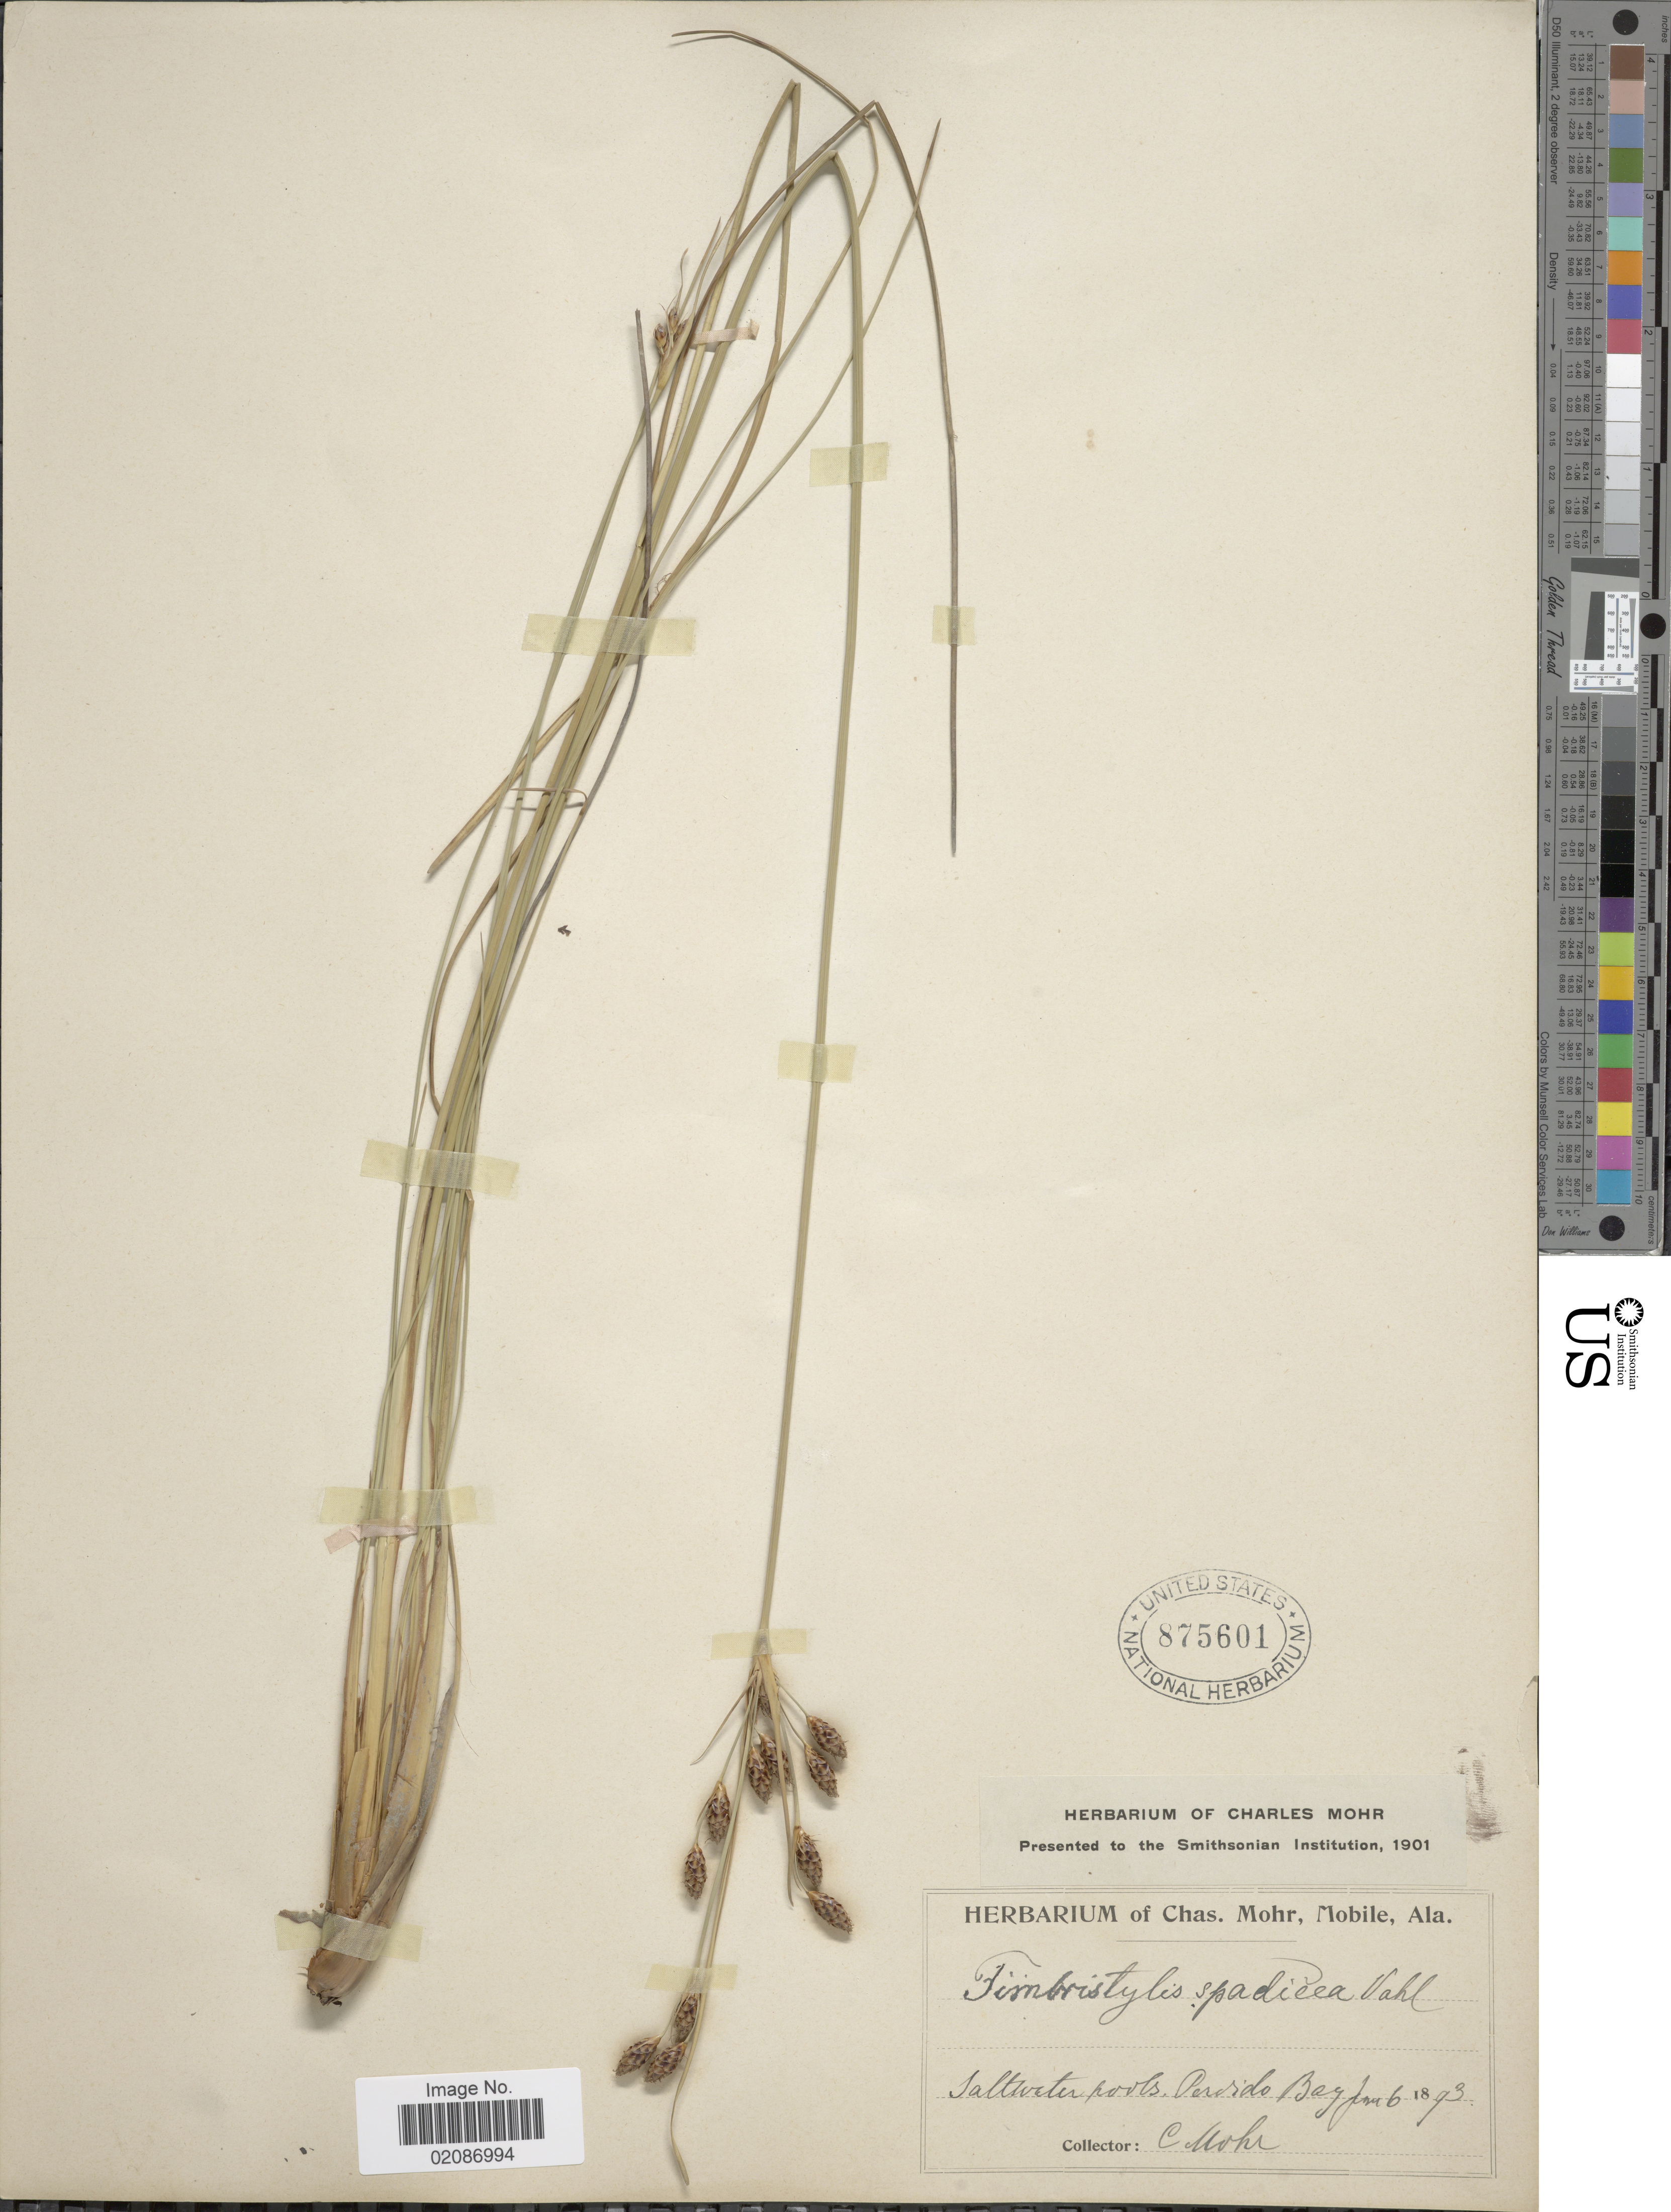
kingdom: Plantae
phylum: Tracheophyta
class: Liliopsida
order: Poales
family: Cyperaceae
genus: Fimbristylis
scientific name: Fimbristylis spadicea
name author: (L.) Vahl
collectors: C. T. Mohr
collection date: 1893-06-06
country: United States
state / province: Alabama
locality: Saltwater ponds, Perdido Bay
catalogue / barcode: US 875601